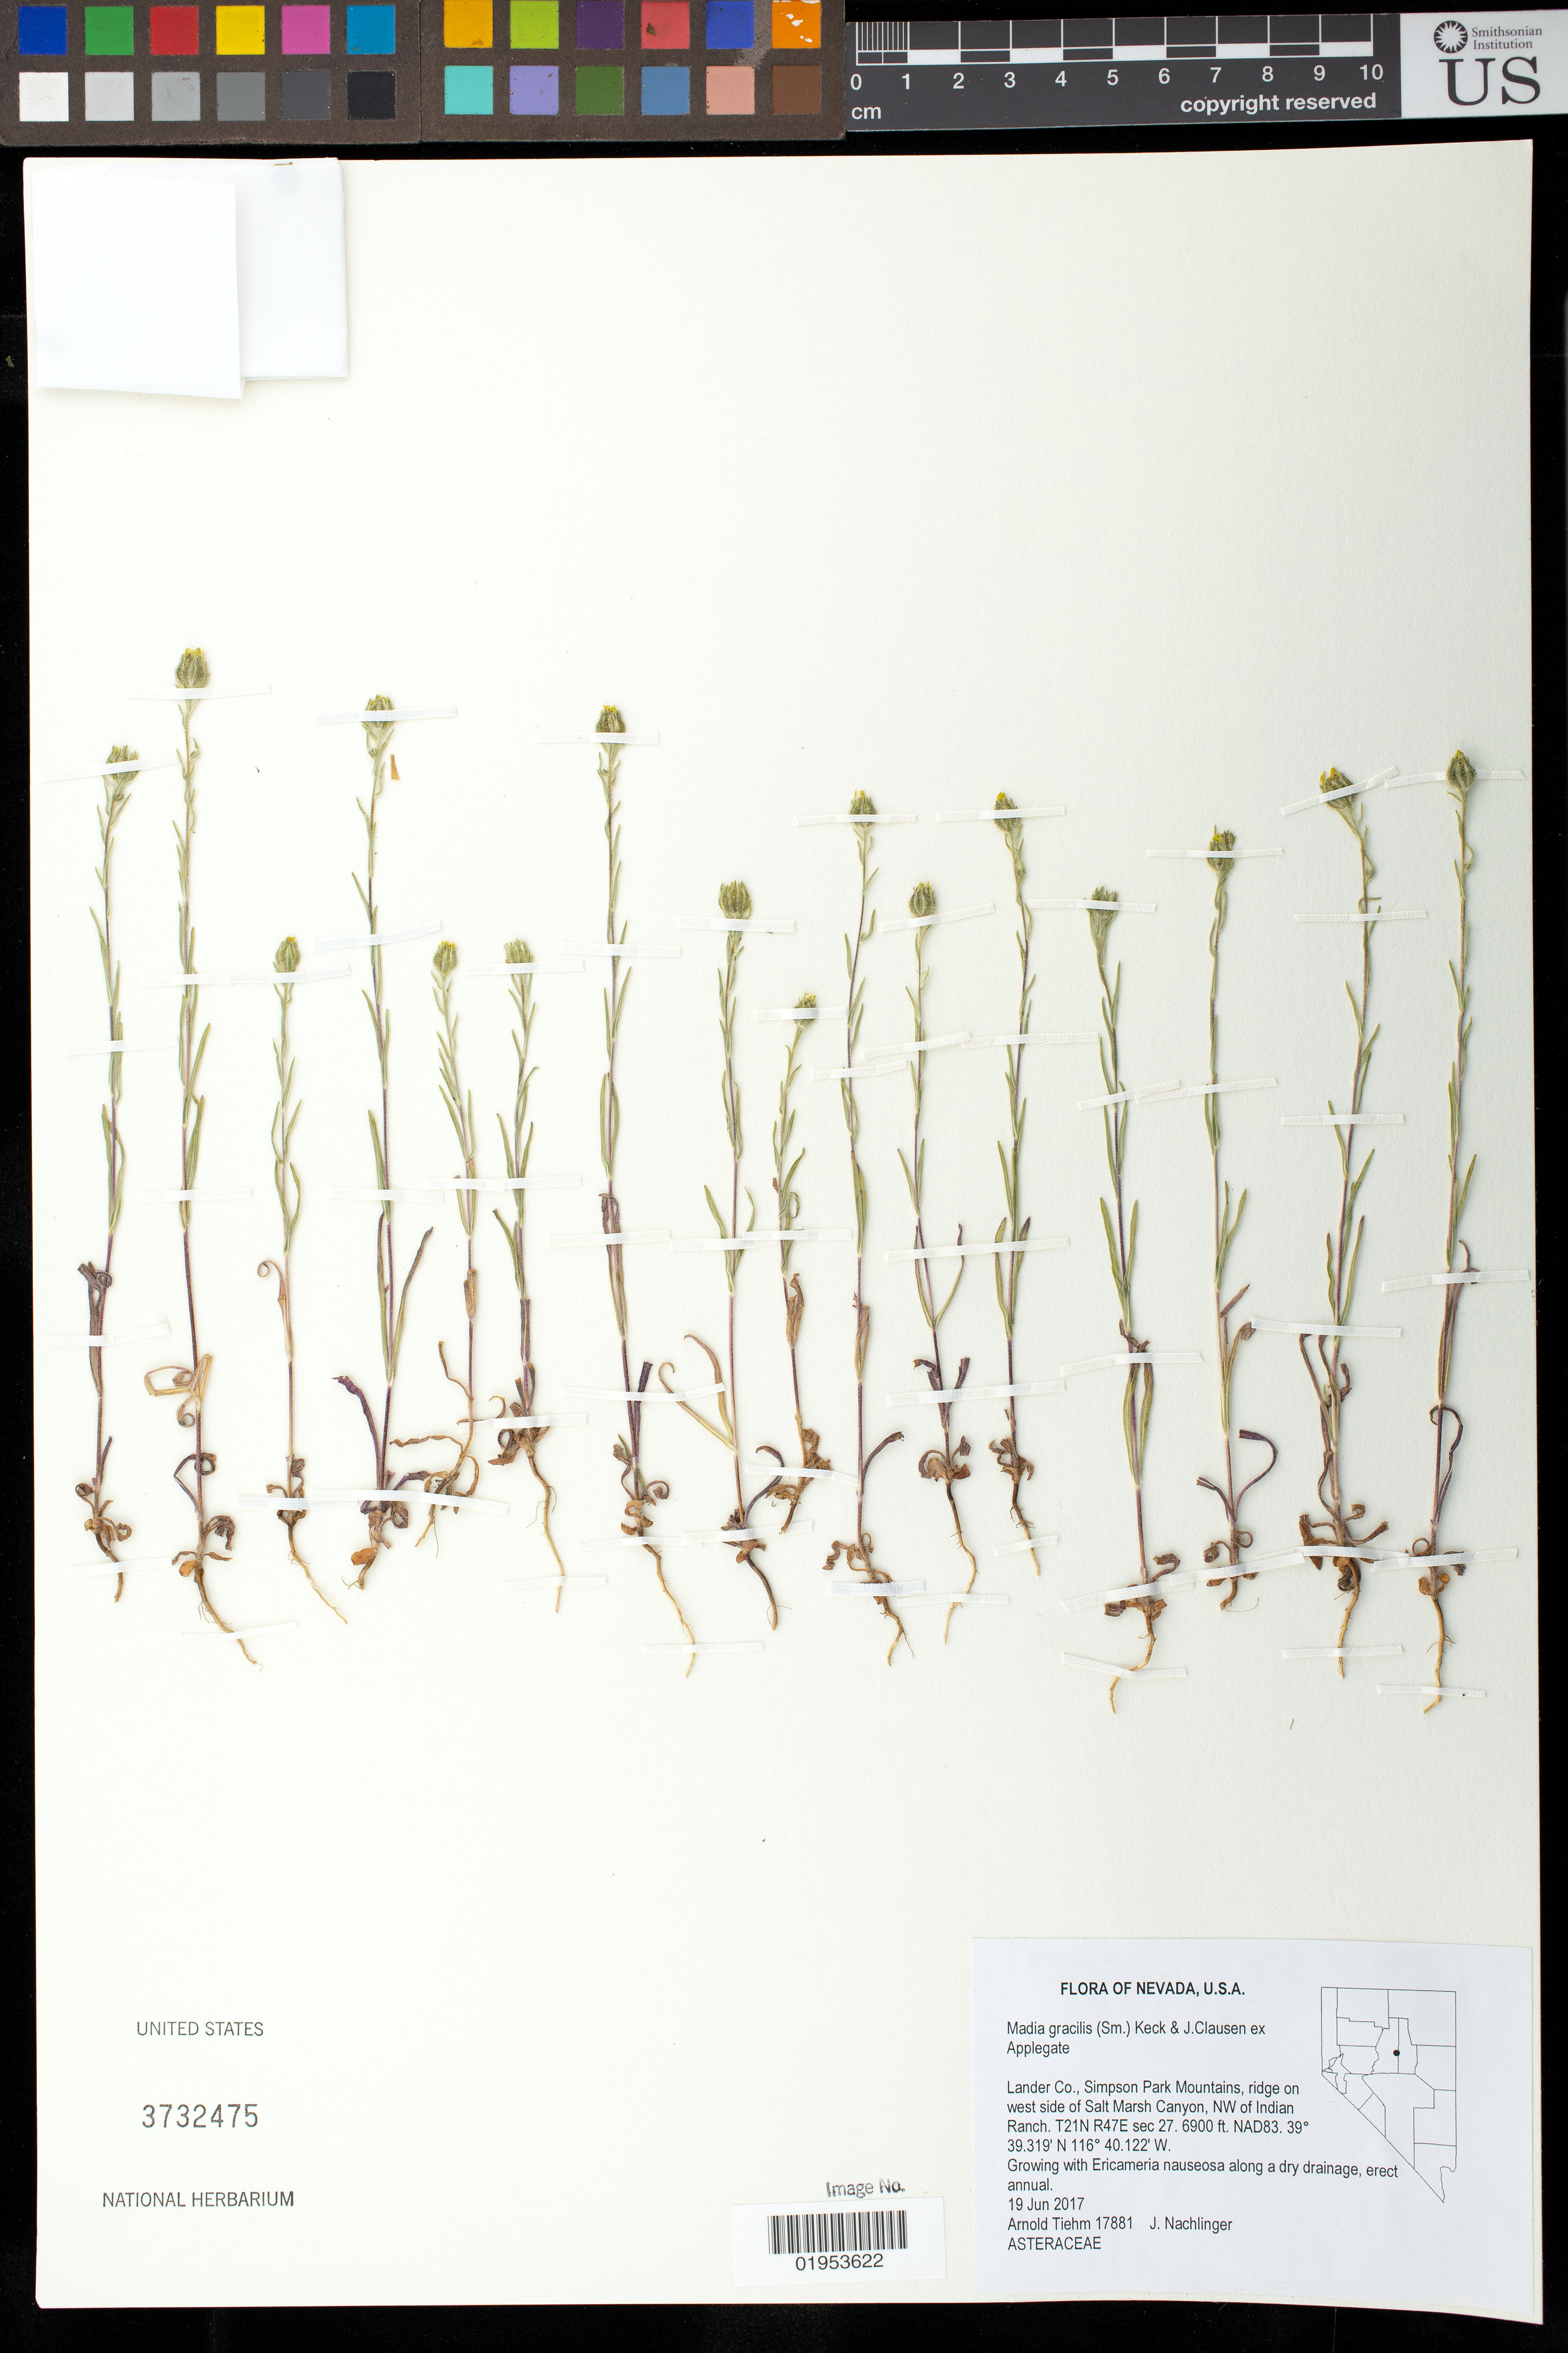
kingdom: Plantae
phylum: Tracheophyta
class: Magnoliopsida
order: Asterales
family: Asteraceae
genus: Madia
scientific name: Madia gracilis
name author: (Small ex Small) D.D. Keck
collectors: A. Tiehm & J. Nachlinger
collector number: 17881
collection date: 2017-06-19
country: United States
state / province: Nevada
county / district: Lander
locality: Simpson Park Mtns., ridge on W side of Salt Marsh Canyon, NW of Indian Ranch.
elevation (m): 2103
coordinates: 39 39.319 N, 116 40.122 W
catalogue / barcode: US 3732475